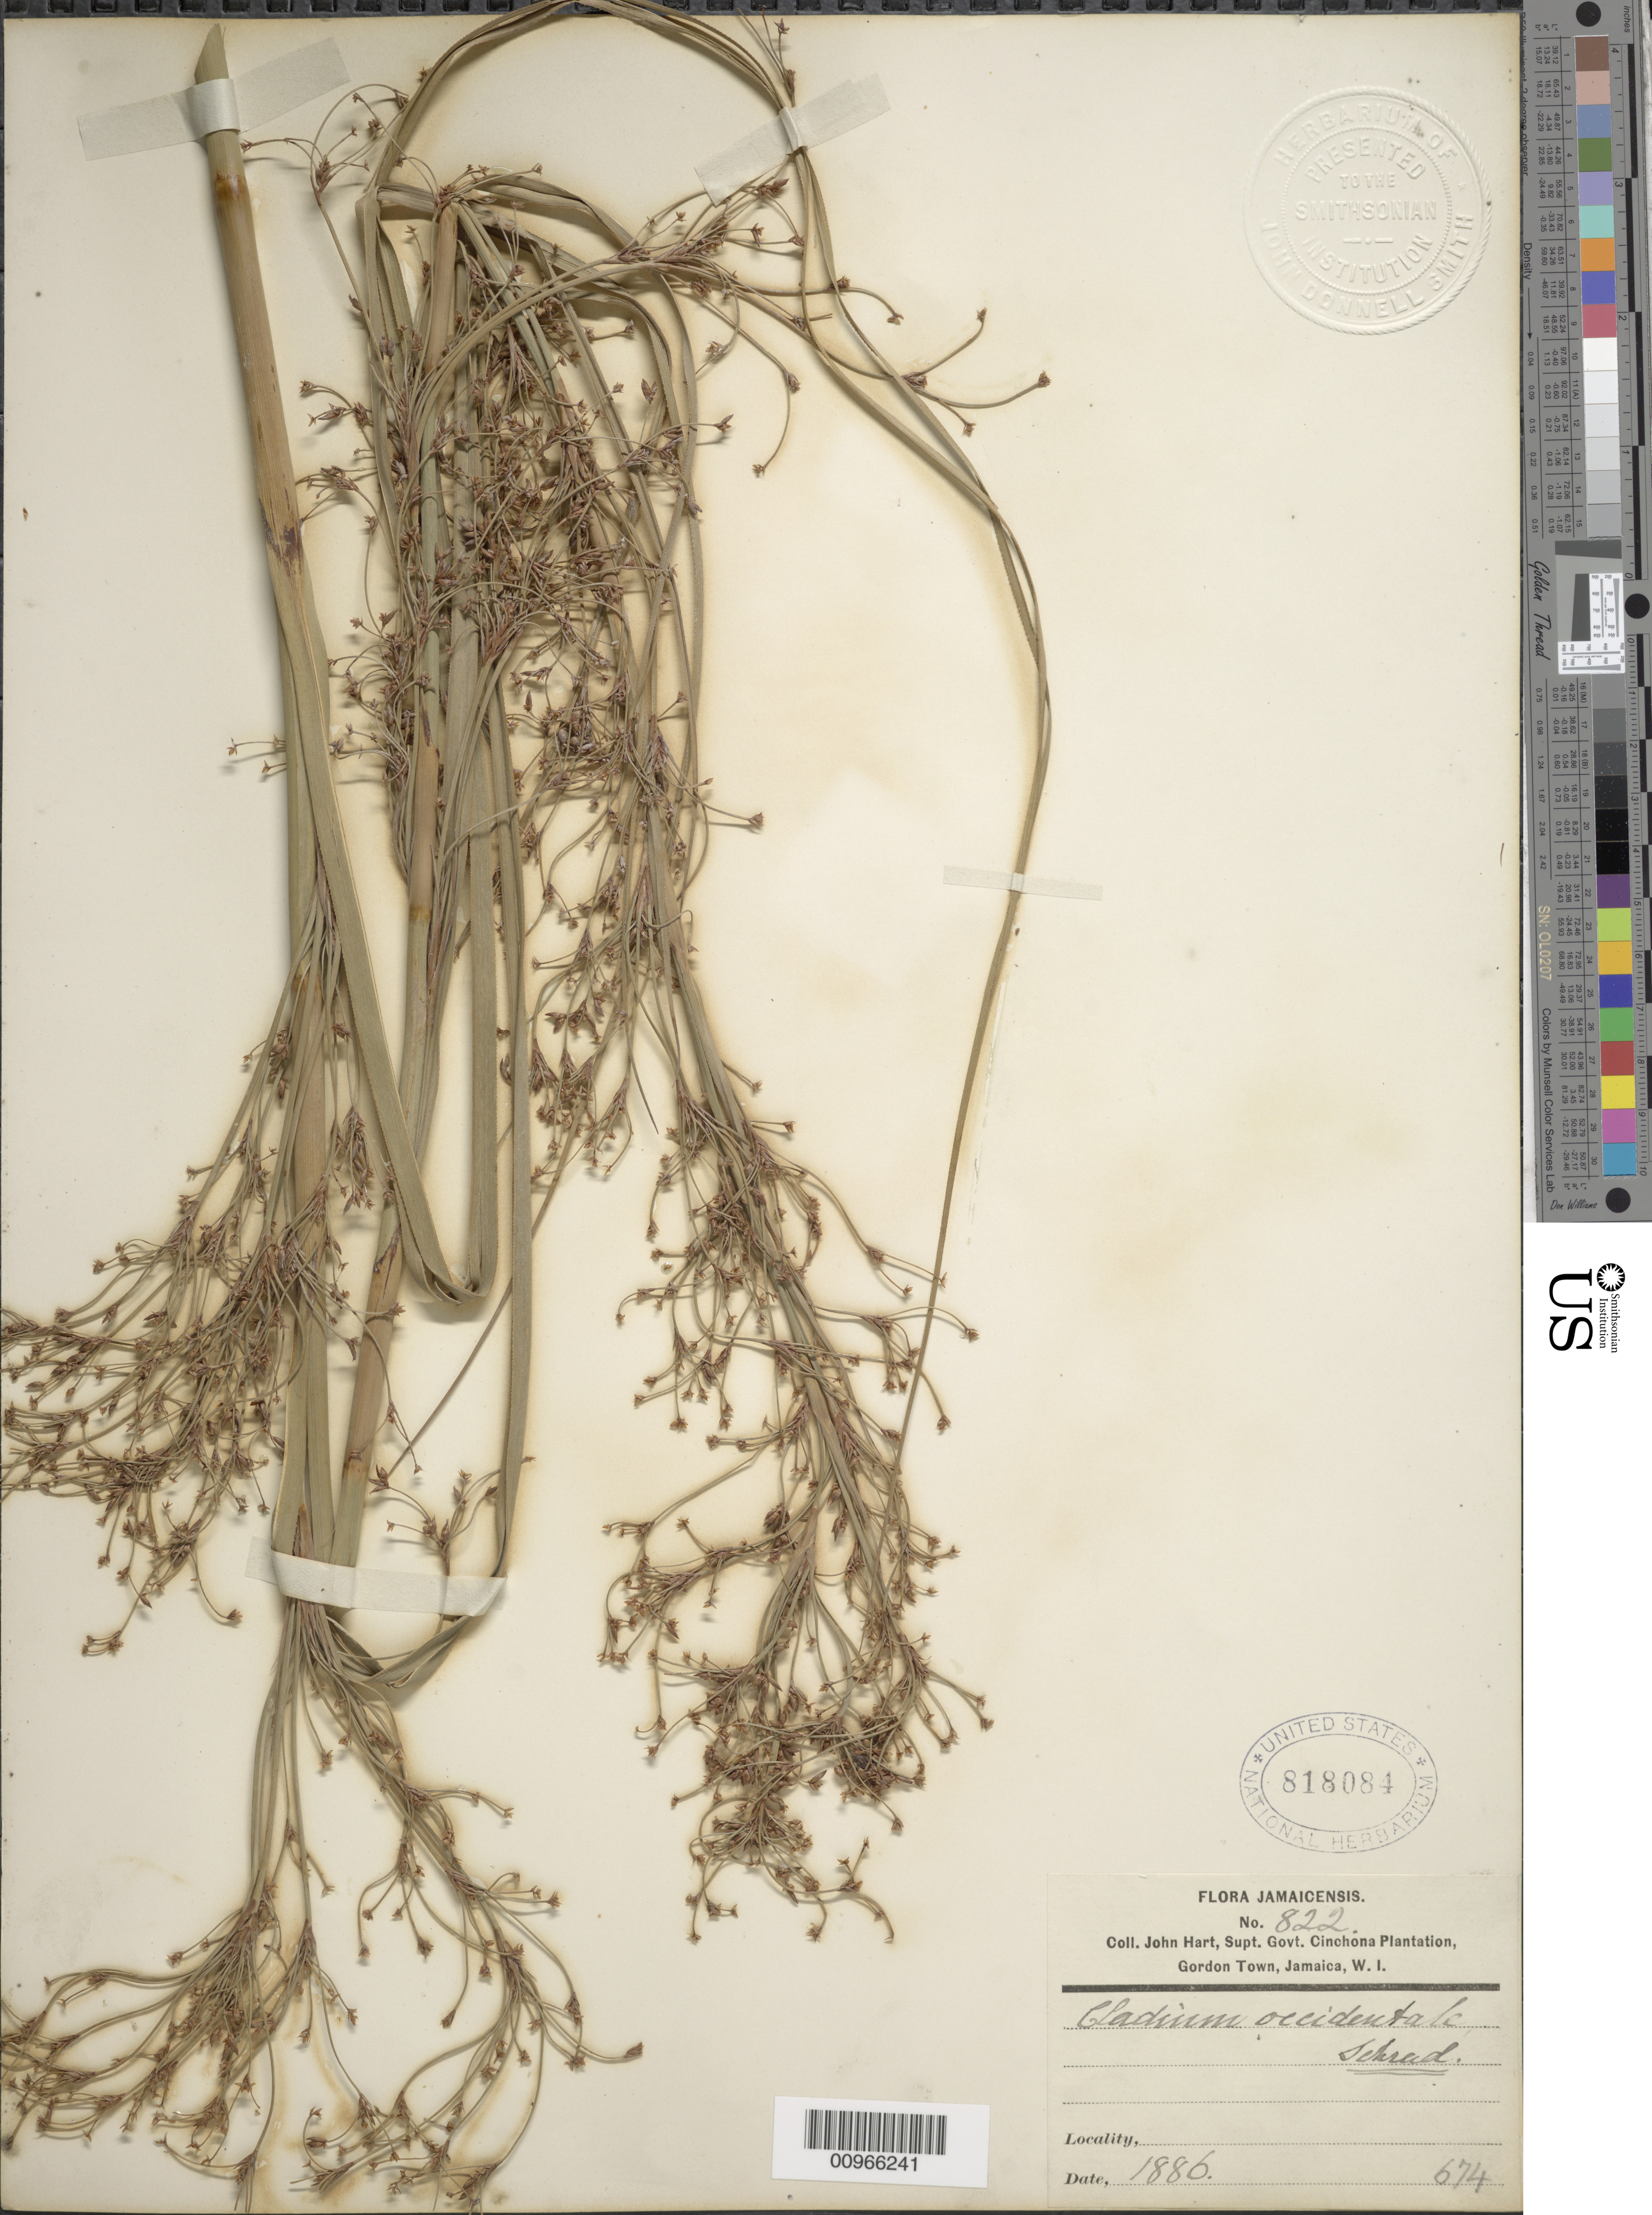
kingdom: Plantae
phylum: Tracheophyta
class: Liliopsida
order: Poales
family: Cyperaceae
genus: Cladium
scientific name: Cladium jamaicense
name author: Crantz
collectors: J. Hart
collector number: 822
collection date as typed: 1886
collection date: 1886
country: Jamaica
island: Jamaica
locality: Gordon Town, Supt. Govt. Cinchona Plantation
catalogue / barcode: US 818084